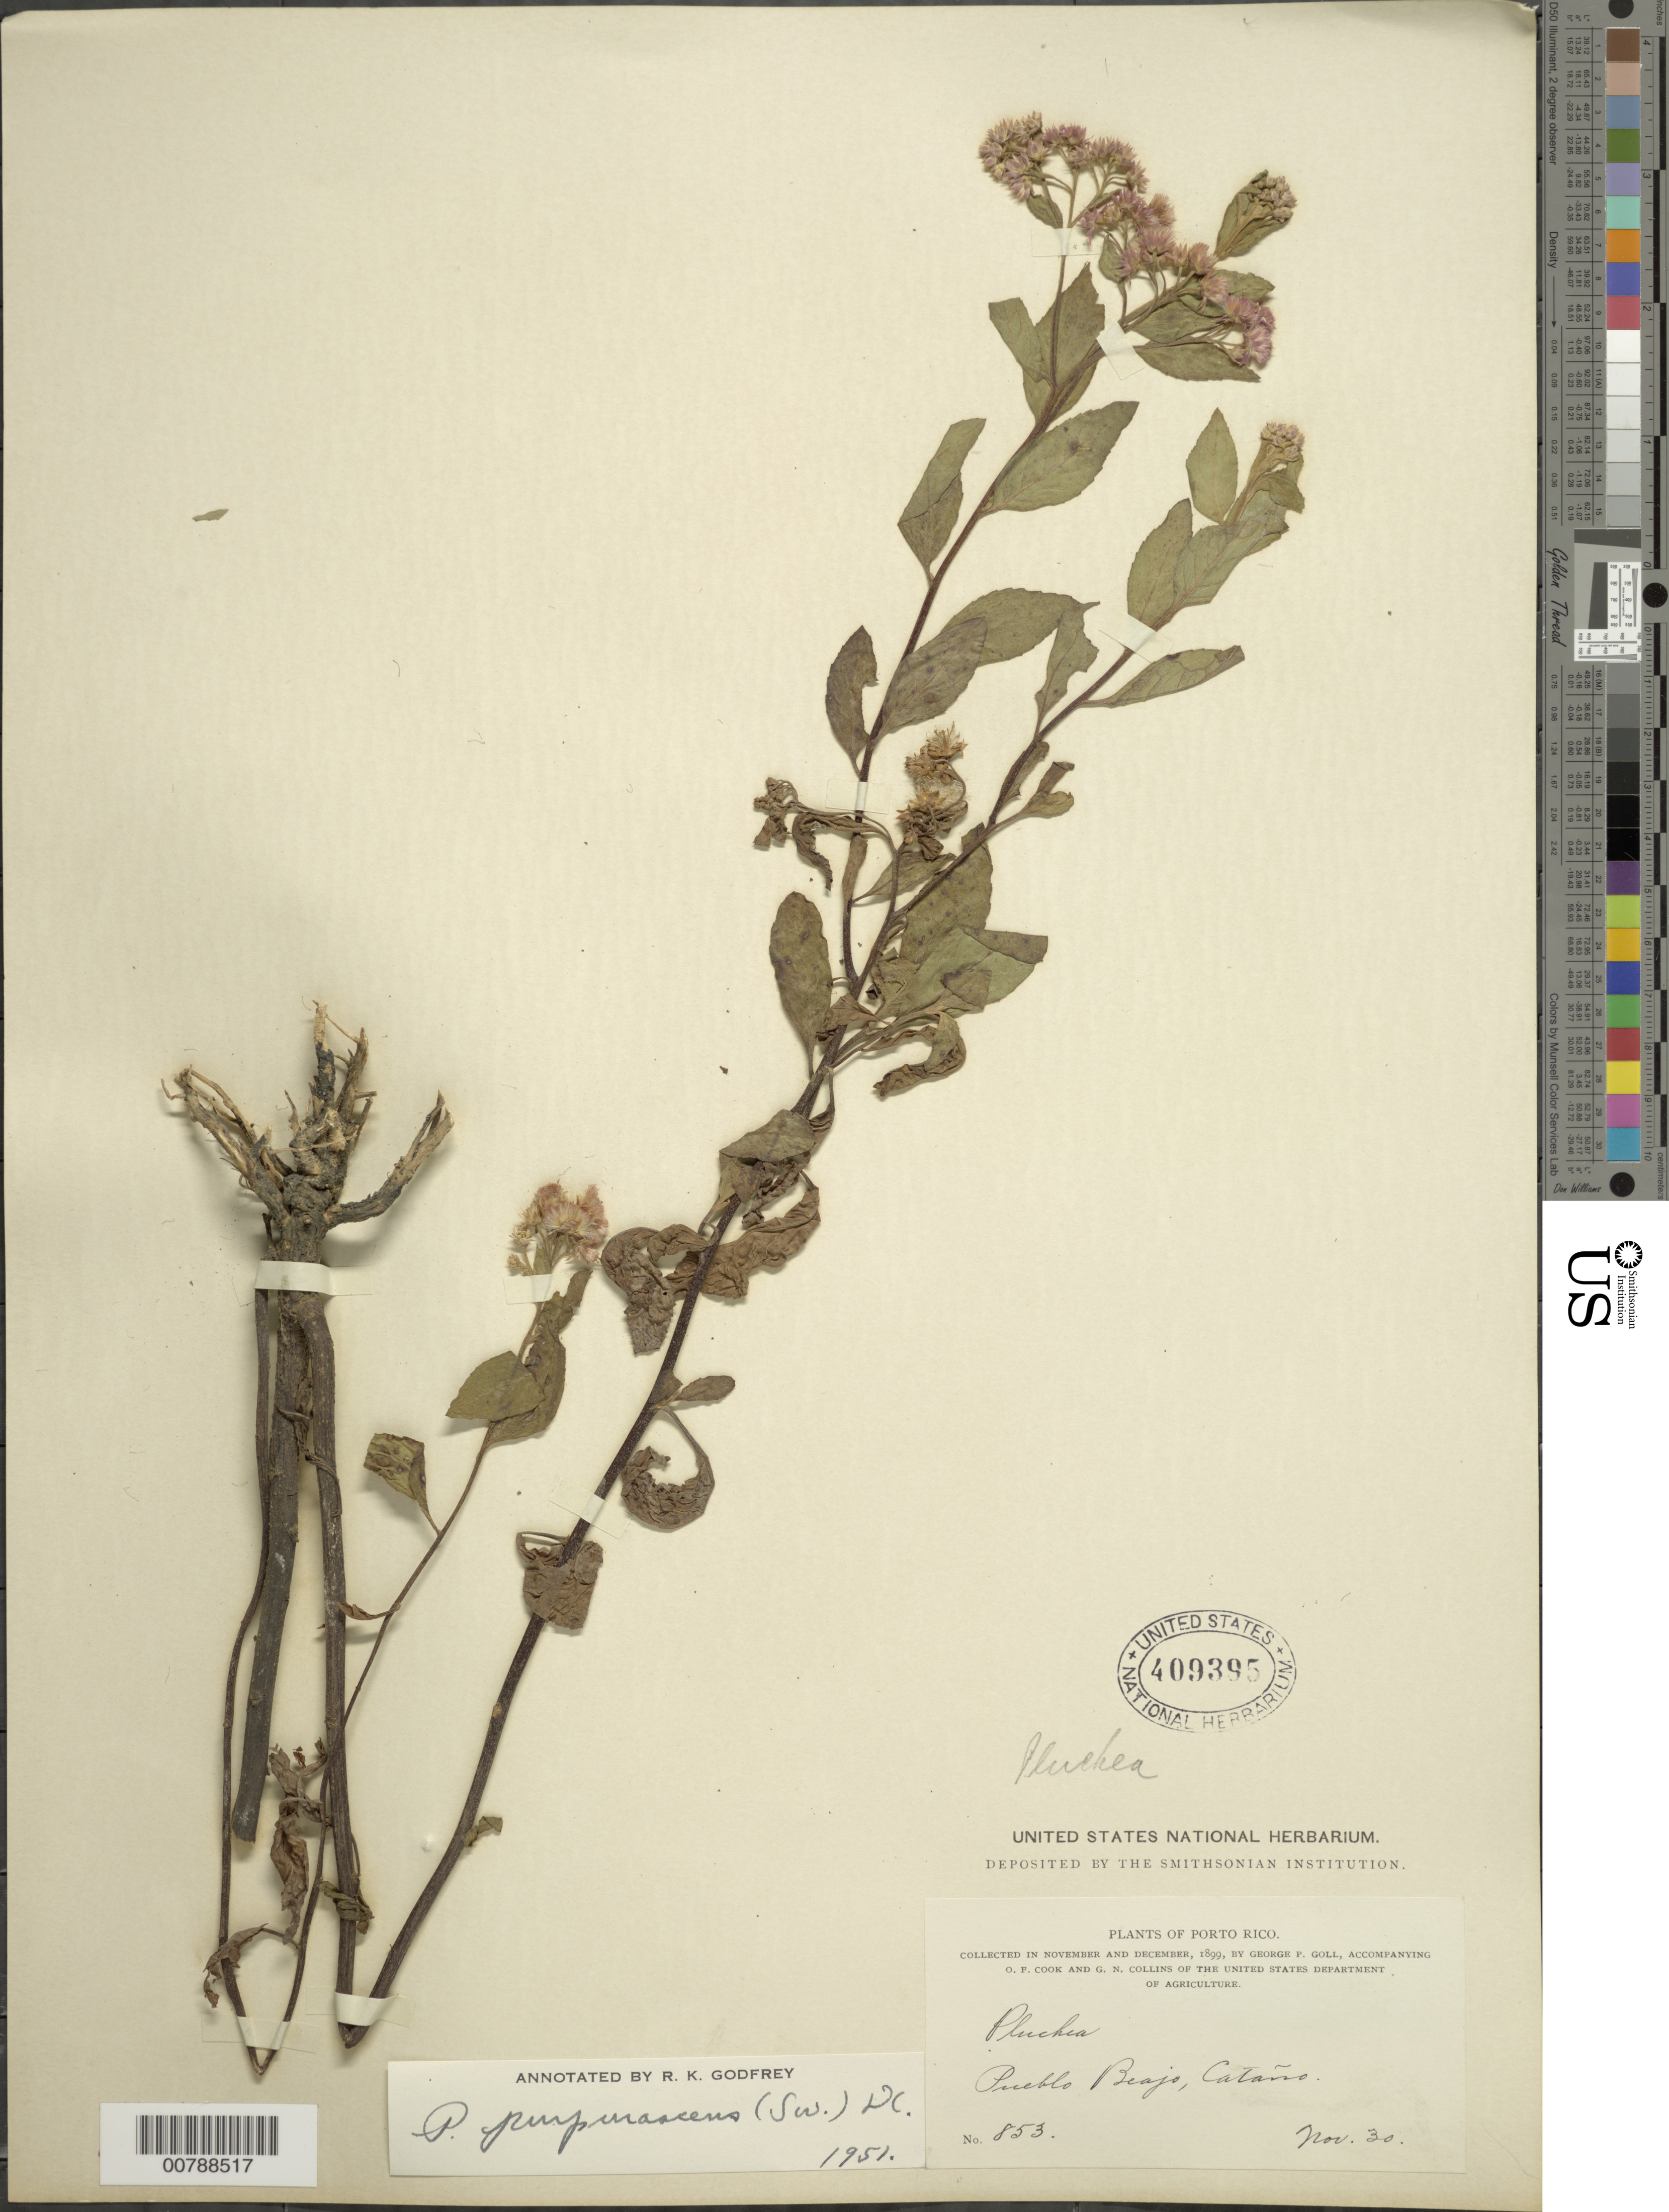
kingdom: Plantae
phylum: Tracheophyta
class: Magnoliopsida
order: Asterales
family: Asteraceae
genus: Pluchea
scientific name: Pluchea odorata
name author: (L.) Cass.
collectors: G. Goll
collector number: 853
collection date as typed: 30 Nov 1899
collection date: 1899-11-30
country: Puerto Rico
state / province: Guaynabo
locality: Pueblo Viejo, Cataño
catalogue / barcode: US 409395